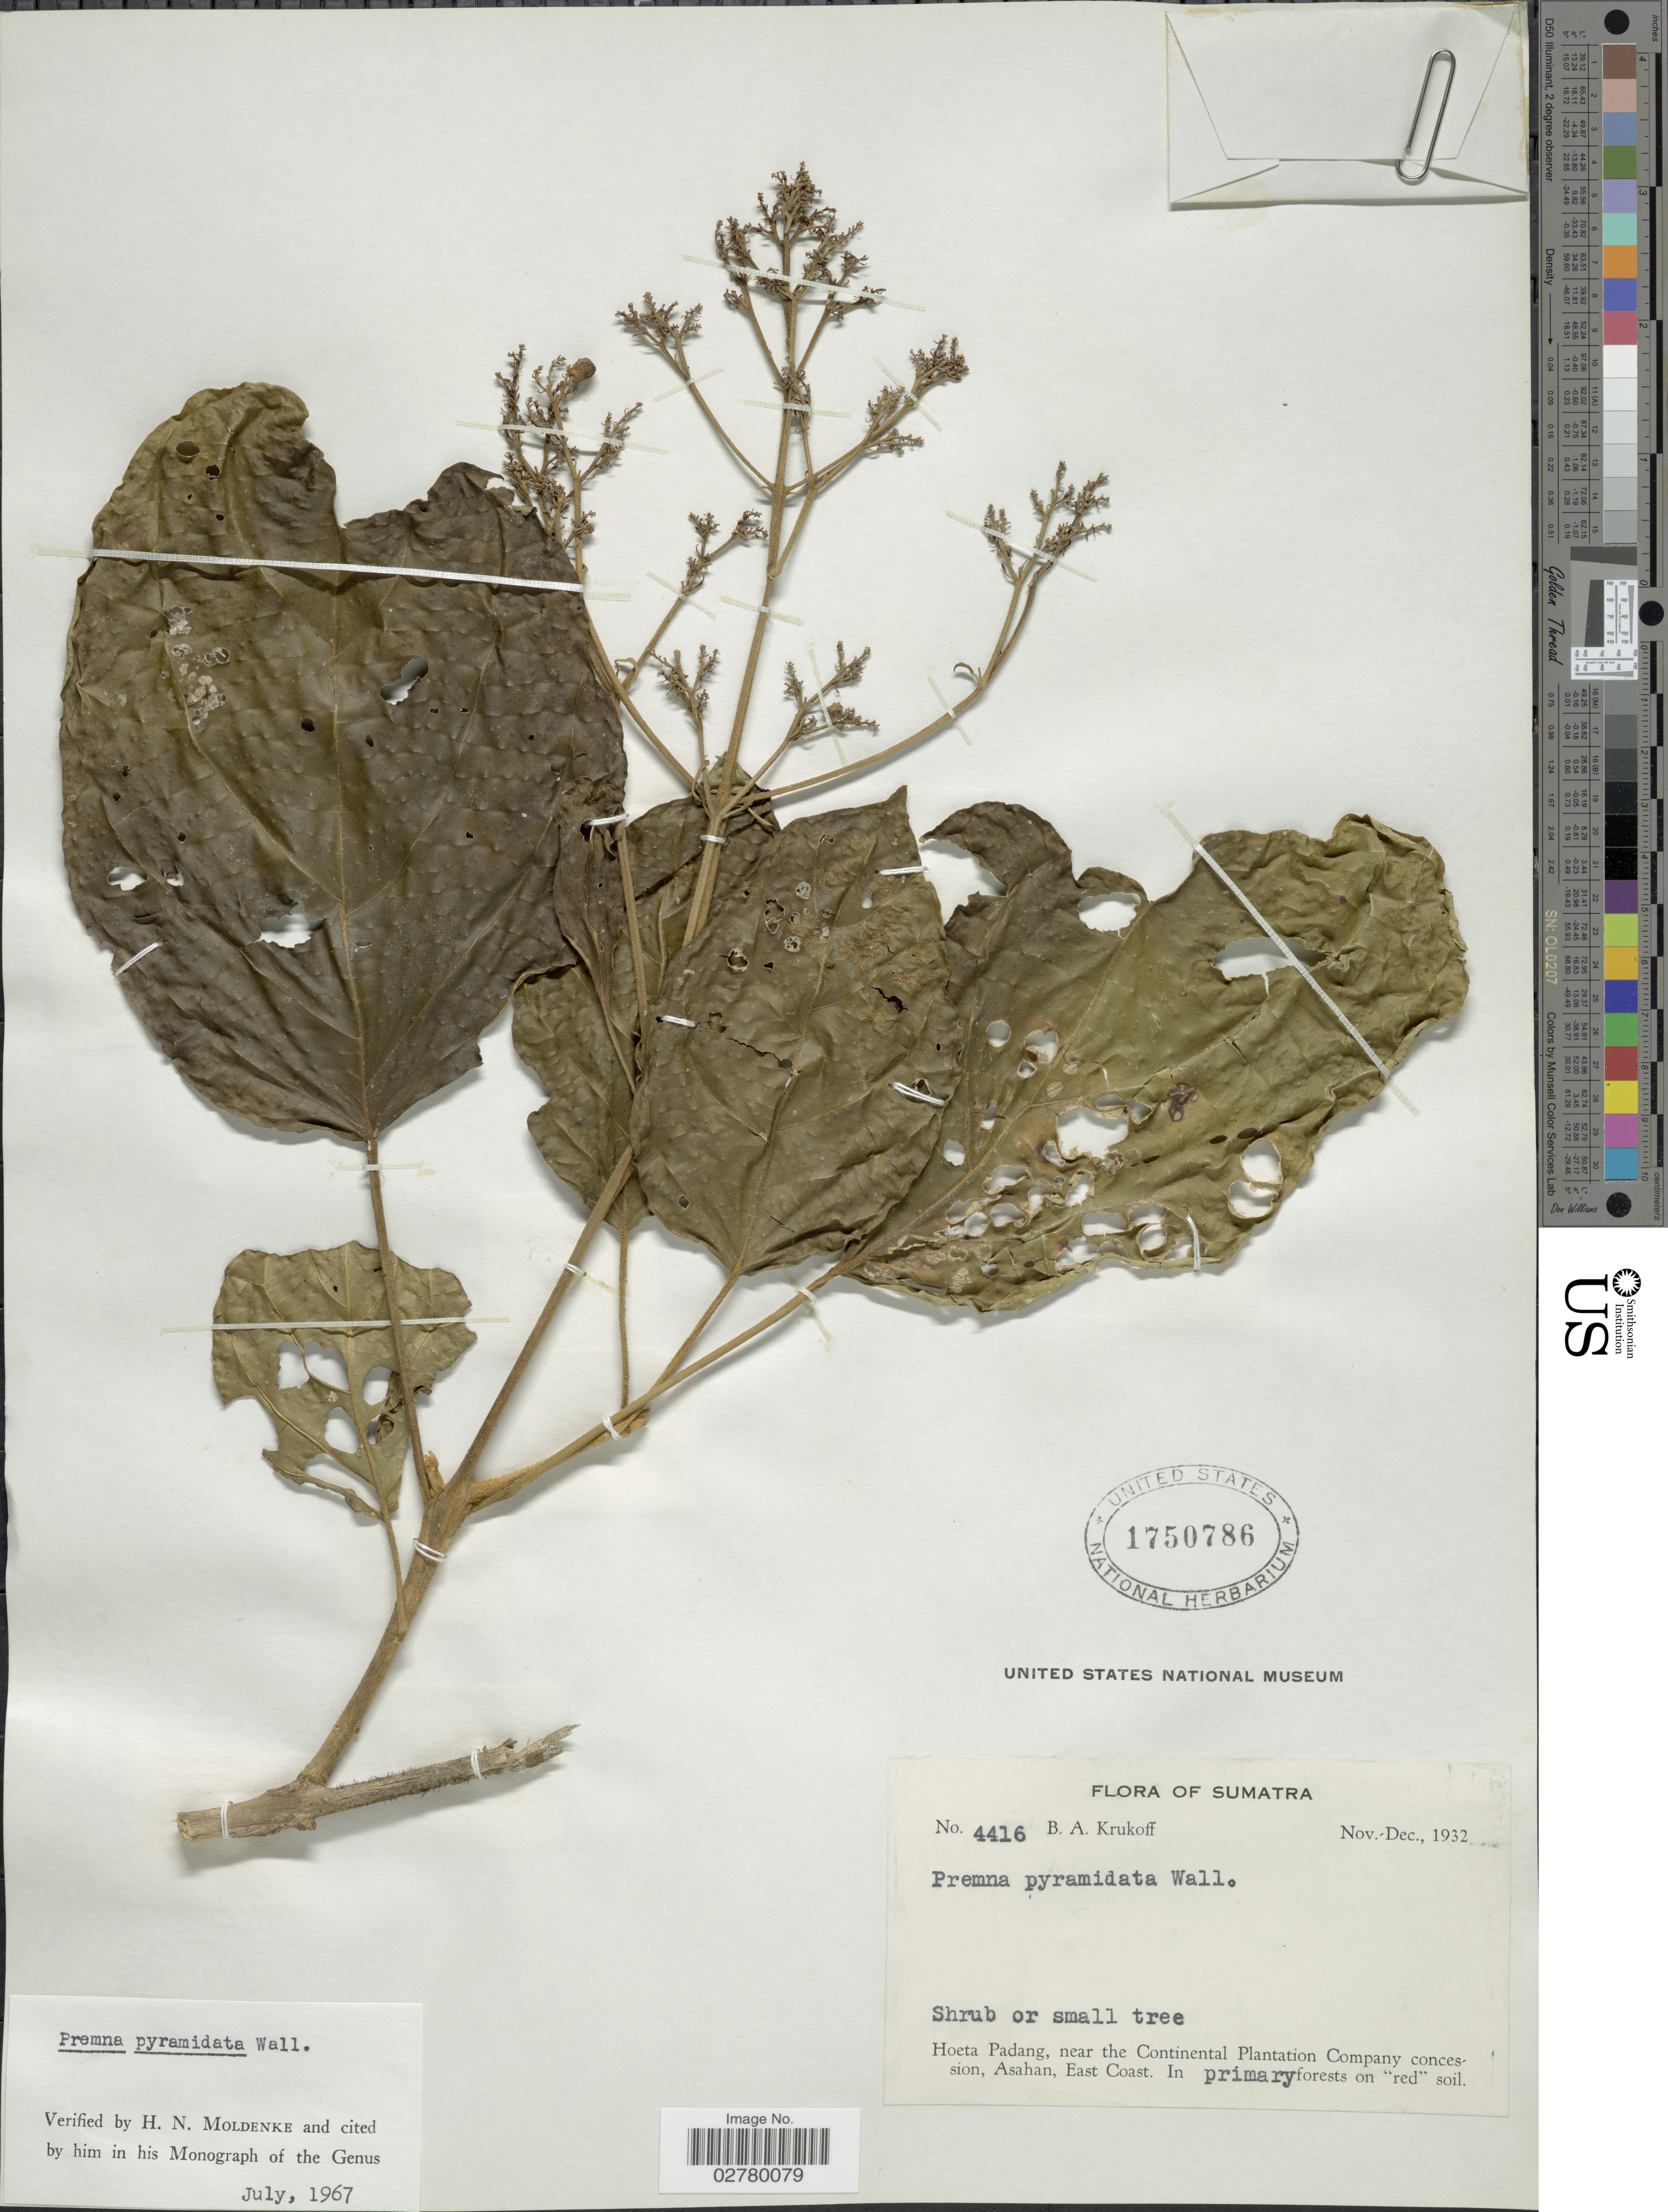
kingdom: Plantae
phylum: Tracheophyta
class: Magnoliopsida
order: Lamiales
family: Lamiaceae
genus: Premna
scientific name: Premna pyramidata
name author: Wall. ex Schauer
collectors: B. A. Krukoff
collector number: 4416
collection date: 1932-11/1932-12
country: Indonesia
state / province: Sumatra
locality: Hoeta Padang, near the Continental Plantation Company concession, Asahan, East Coast.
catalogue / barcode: US 1750786